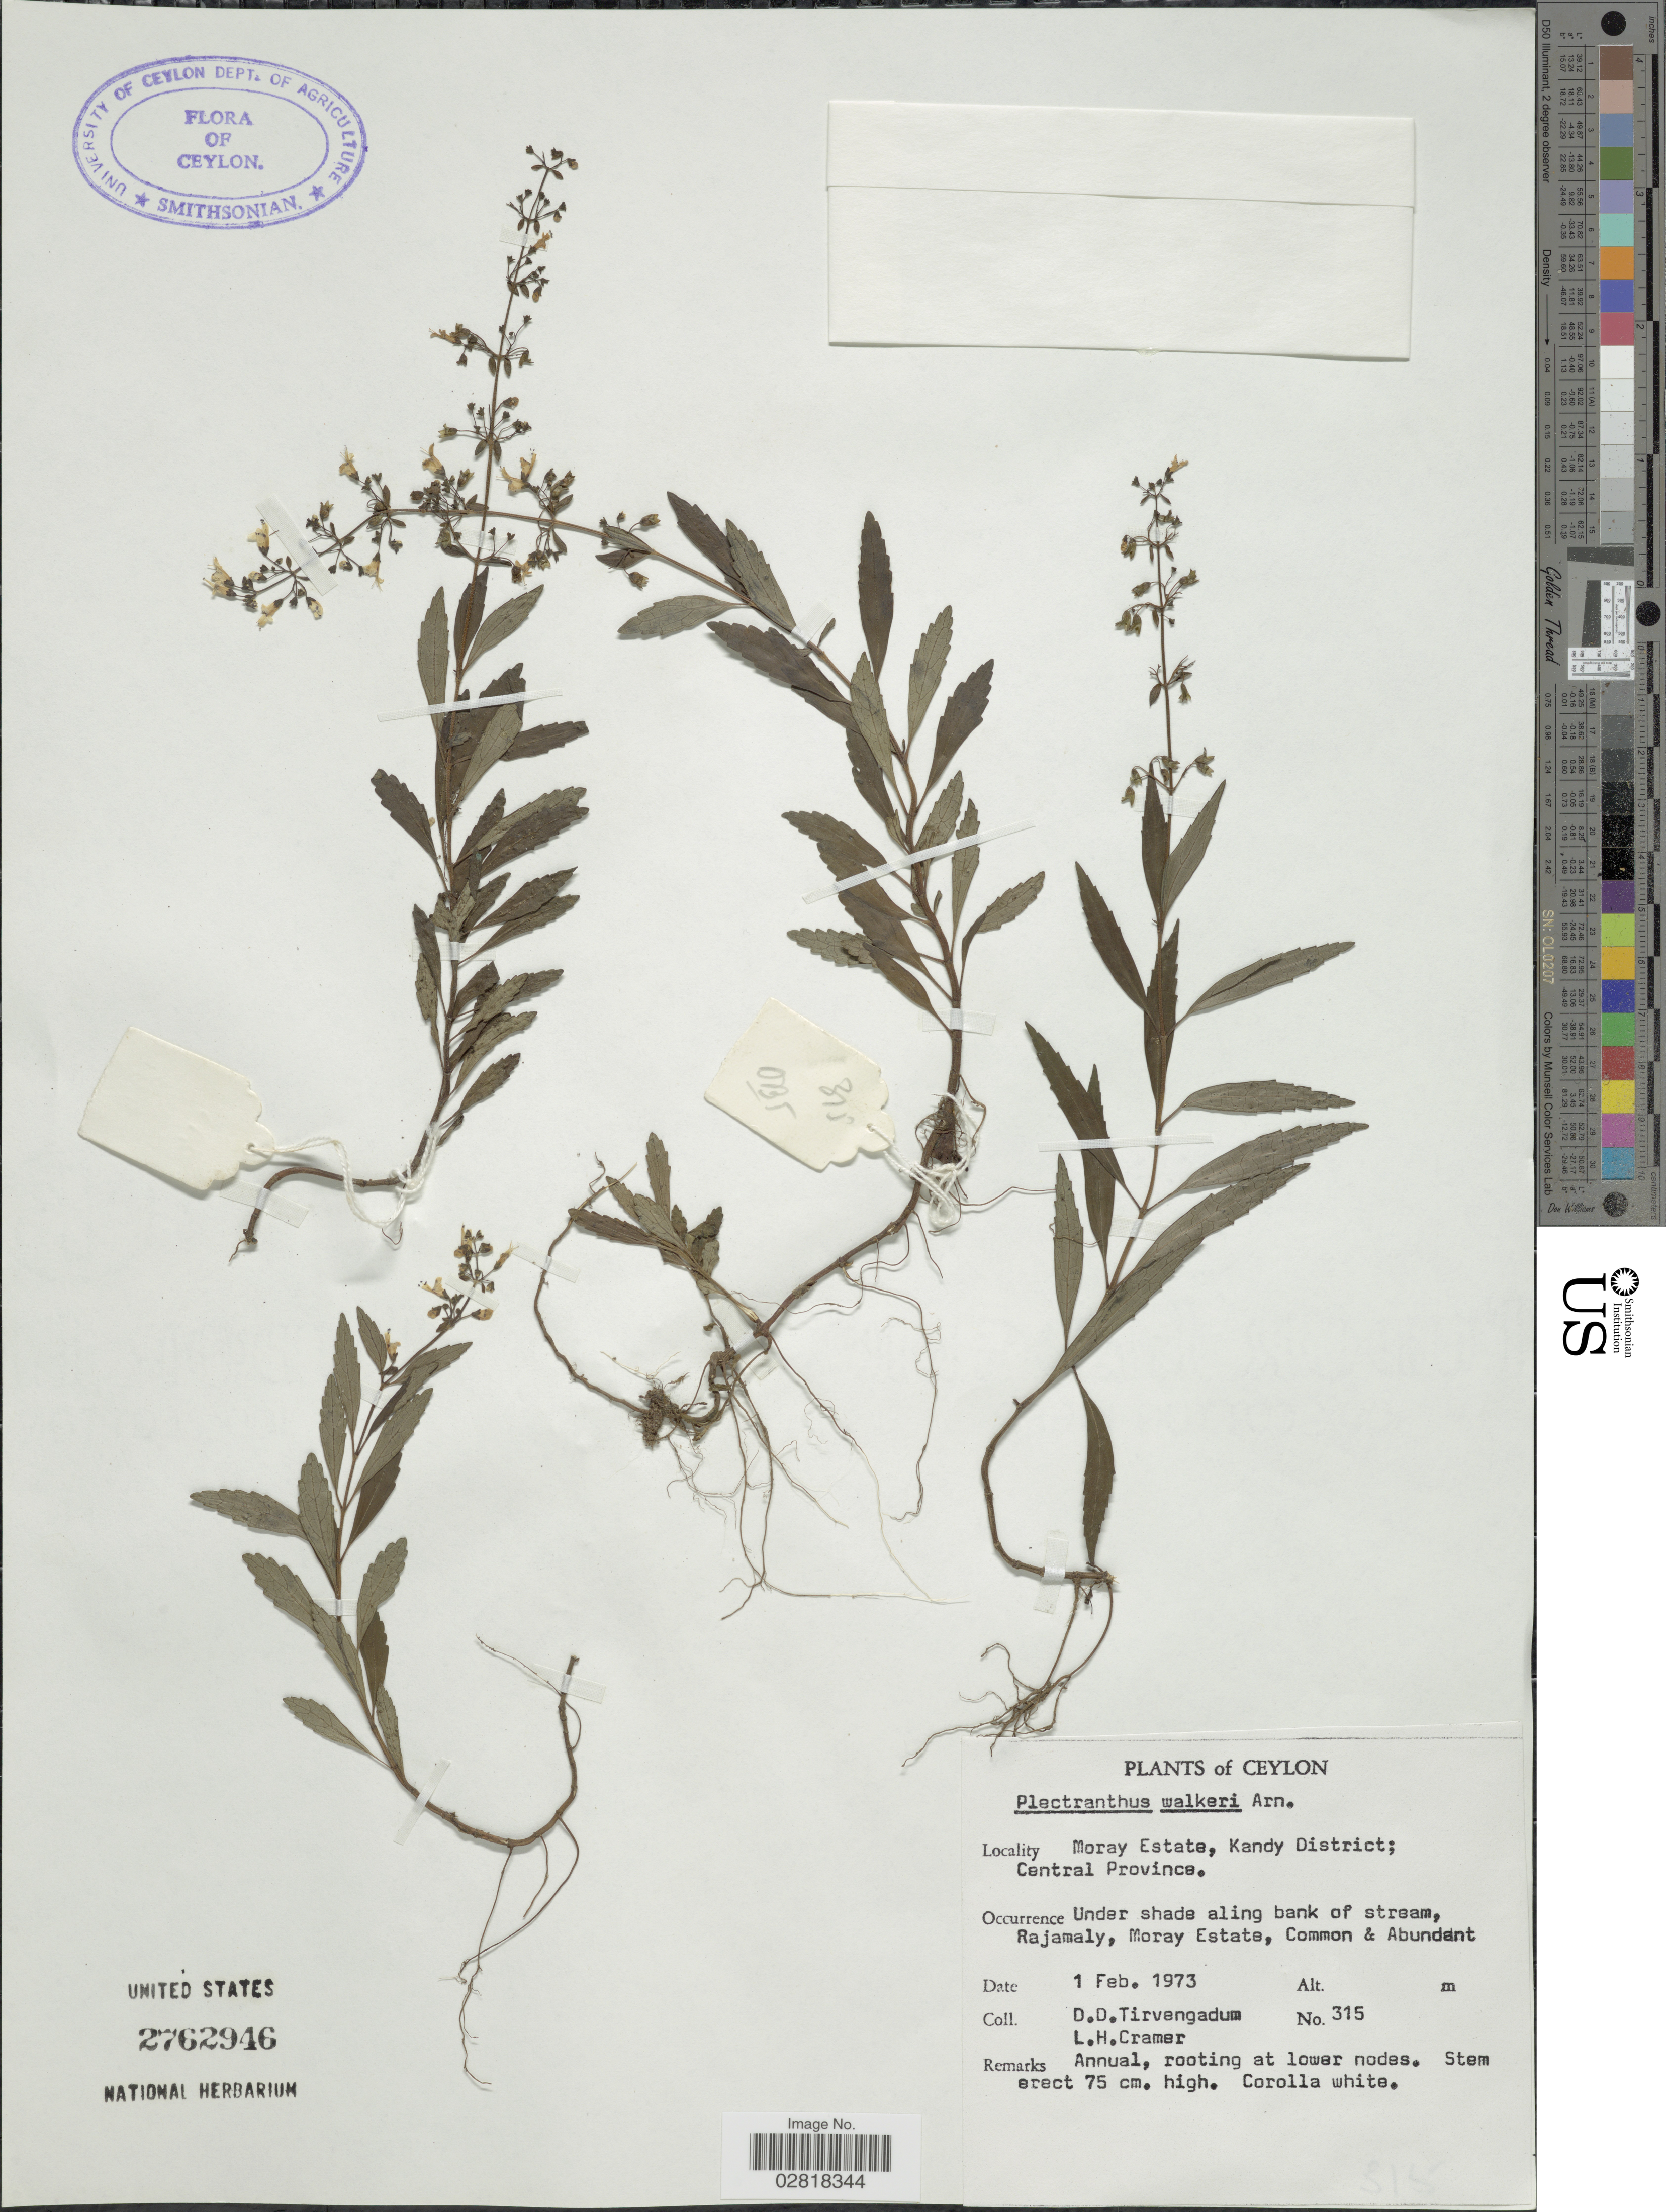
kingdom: Plantae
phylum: Tracheophyta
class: Magnoliopsida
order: Lamiales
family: Lamiaceae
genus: Plectranthus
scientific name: Plectranthus walkeri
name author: Arn.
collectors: D. Tirvengadum & L. H. Cramer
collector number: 315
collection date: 1973-02-01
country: Sri Lanka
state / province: Central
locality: Ceylon, Moray Estate, Kandy District, Rajamaly, Moray Estate.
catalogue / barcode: US 2762946